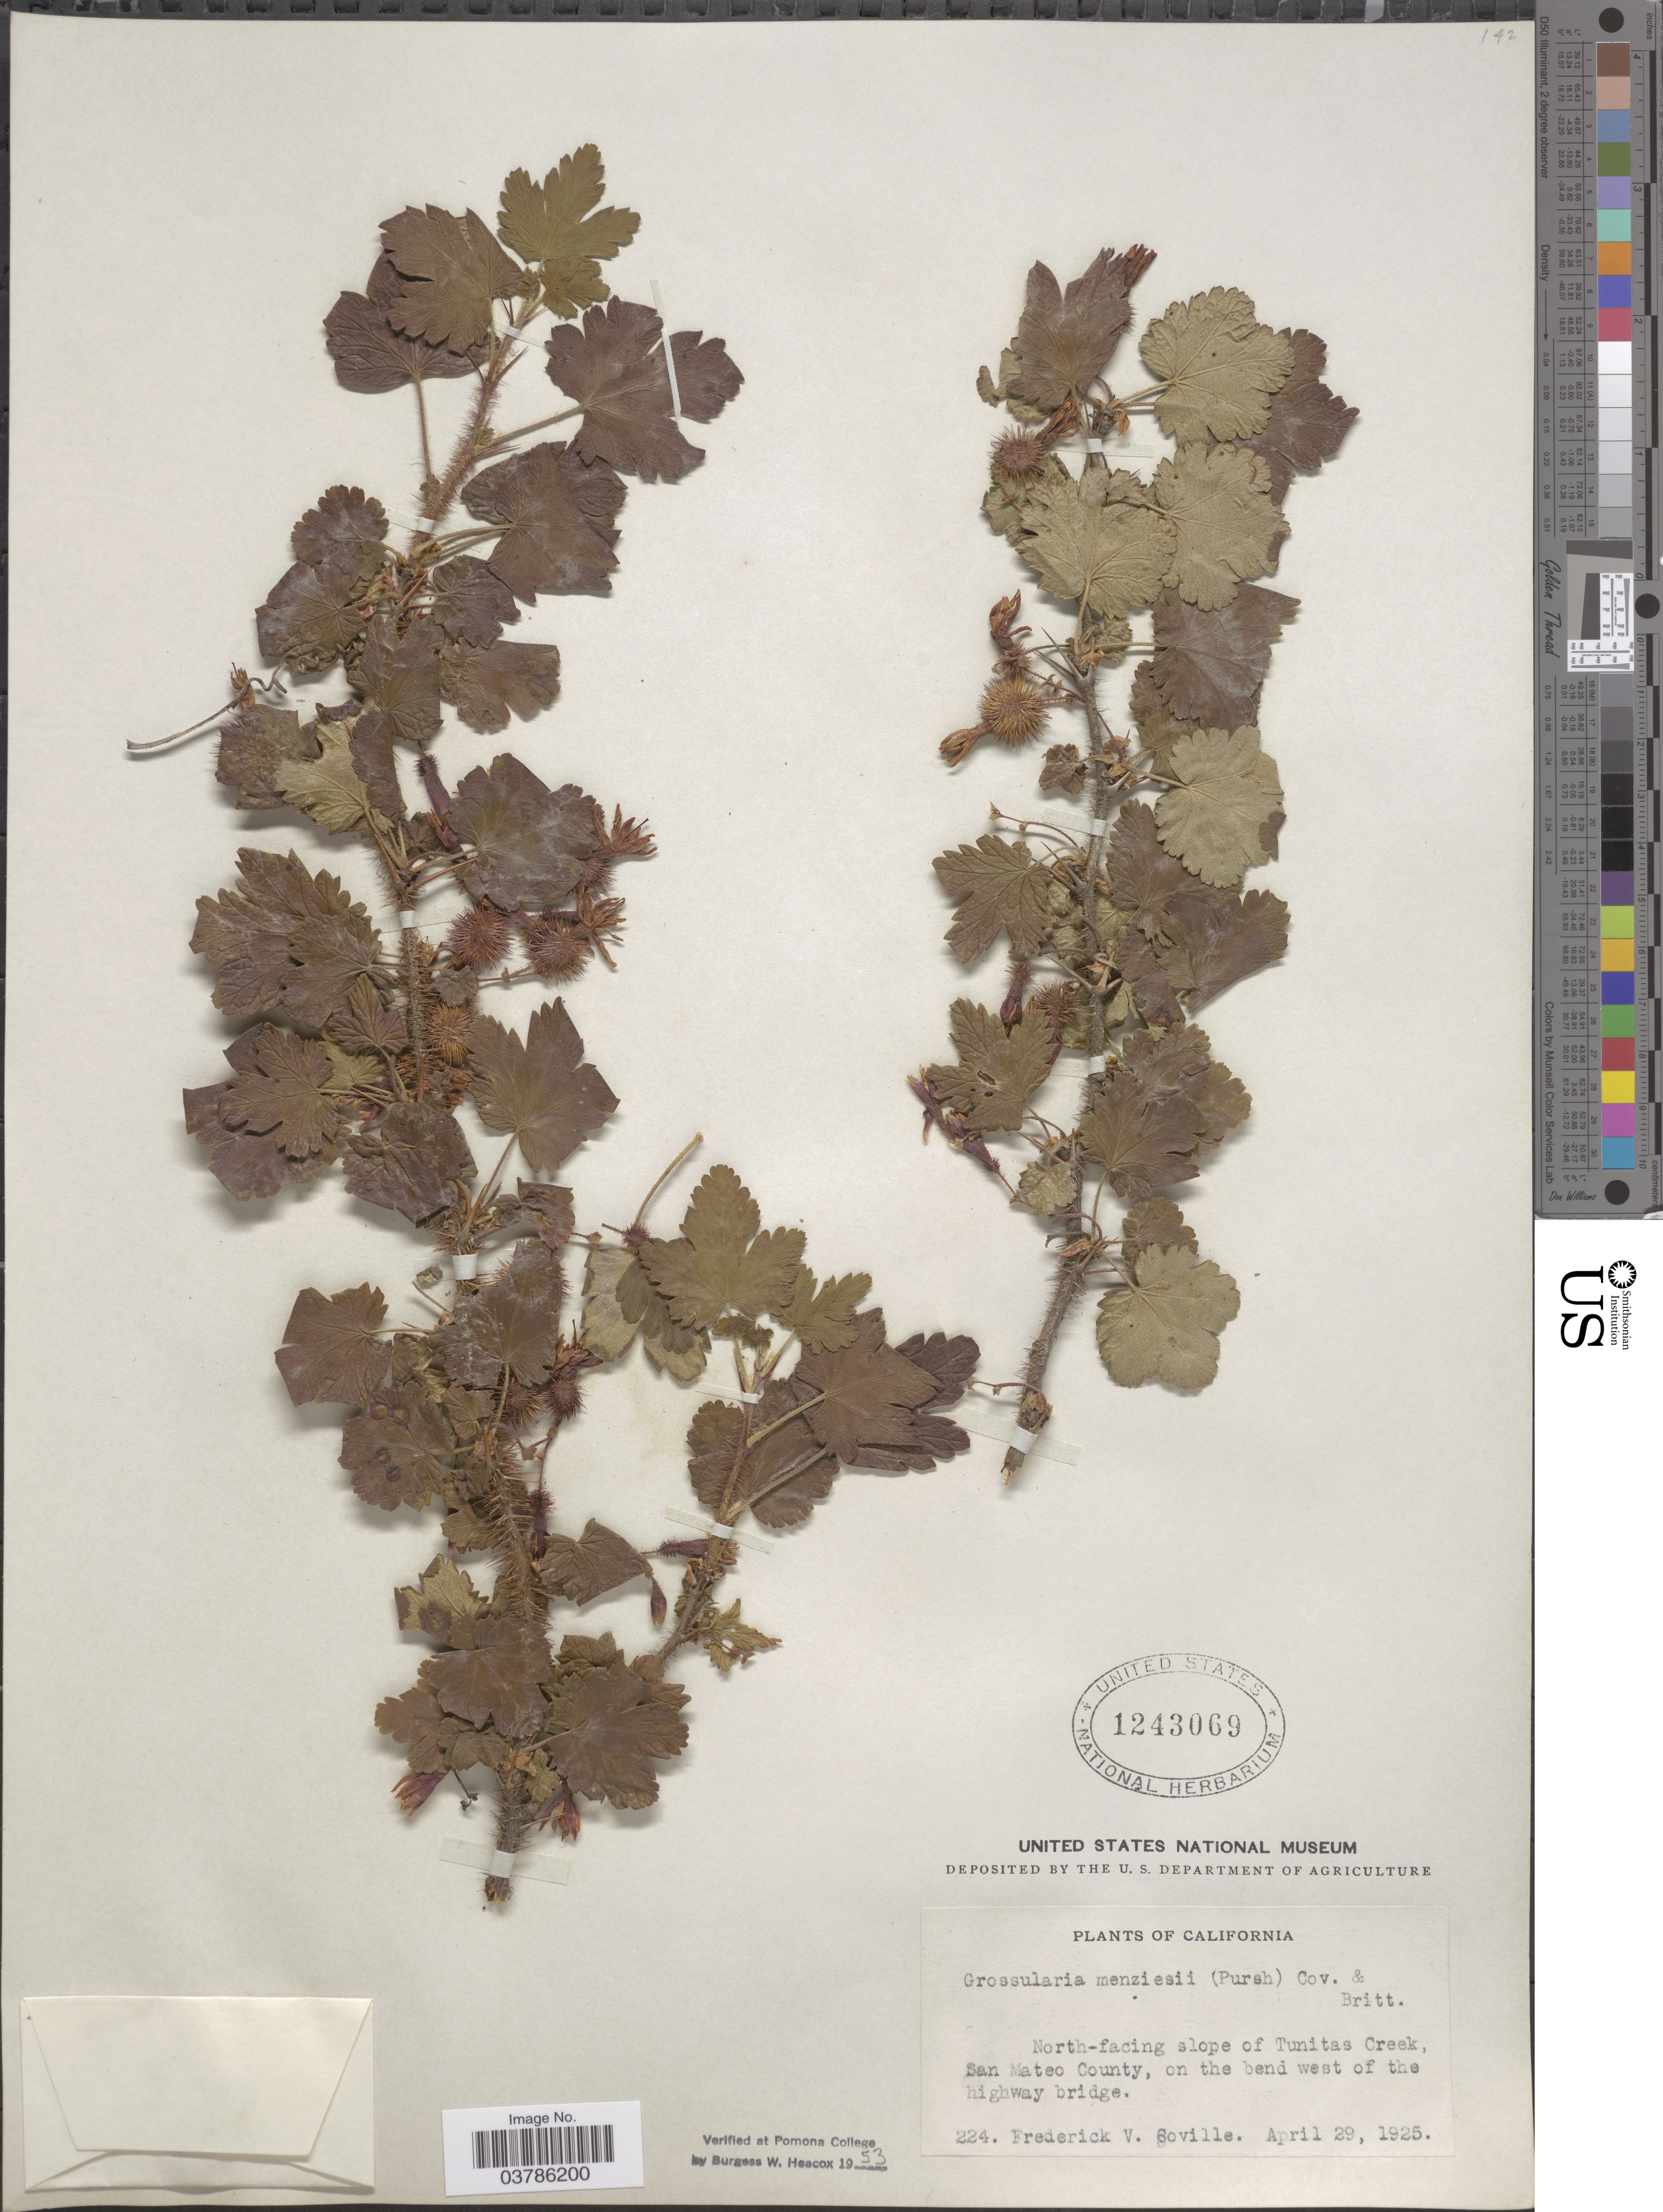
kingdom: Plantae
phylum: Tracheophyta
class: Magnoliopsida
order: Saxifragales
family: Grossulariaceae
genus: Ribes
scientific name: Ribes menziesii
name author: Pursh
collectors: F. V. Coville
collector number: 224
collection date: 1925-04-29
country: United States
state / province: California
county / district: San Mateo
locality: North-facing slope of Tunitas Creek, San Mateo County, on the bend west of the highway bridge.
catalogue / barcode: US 1243069